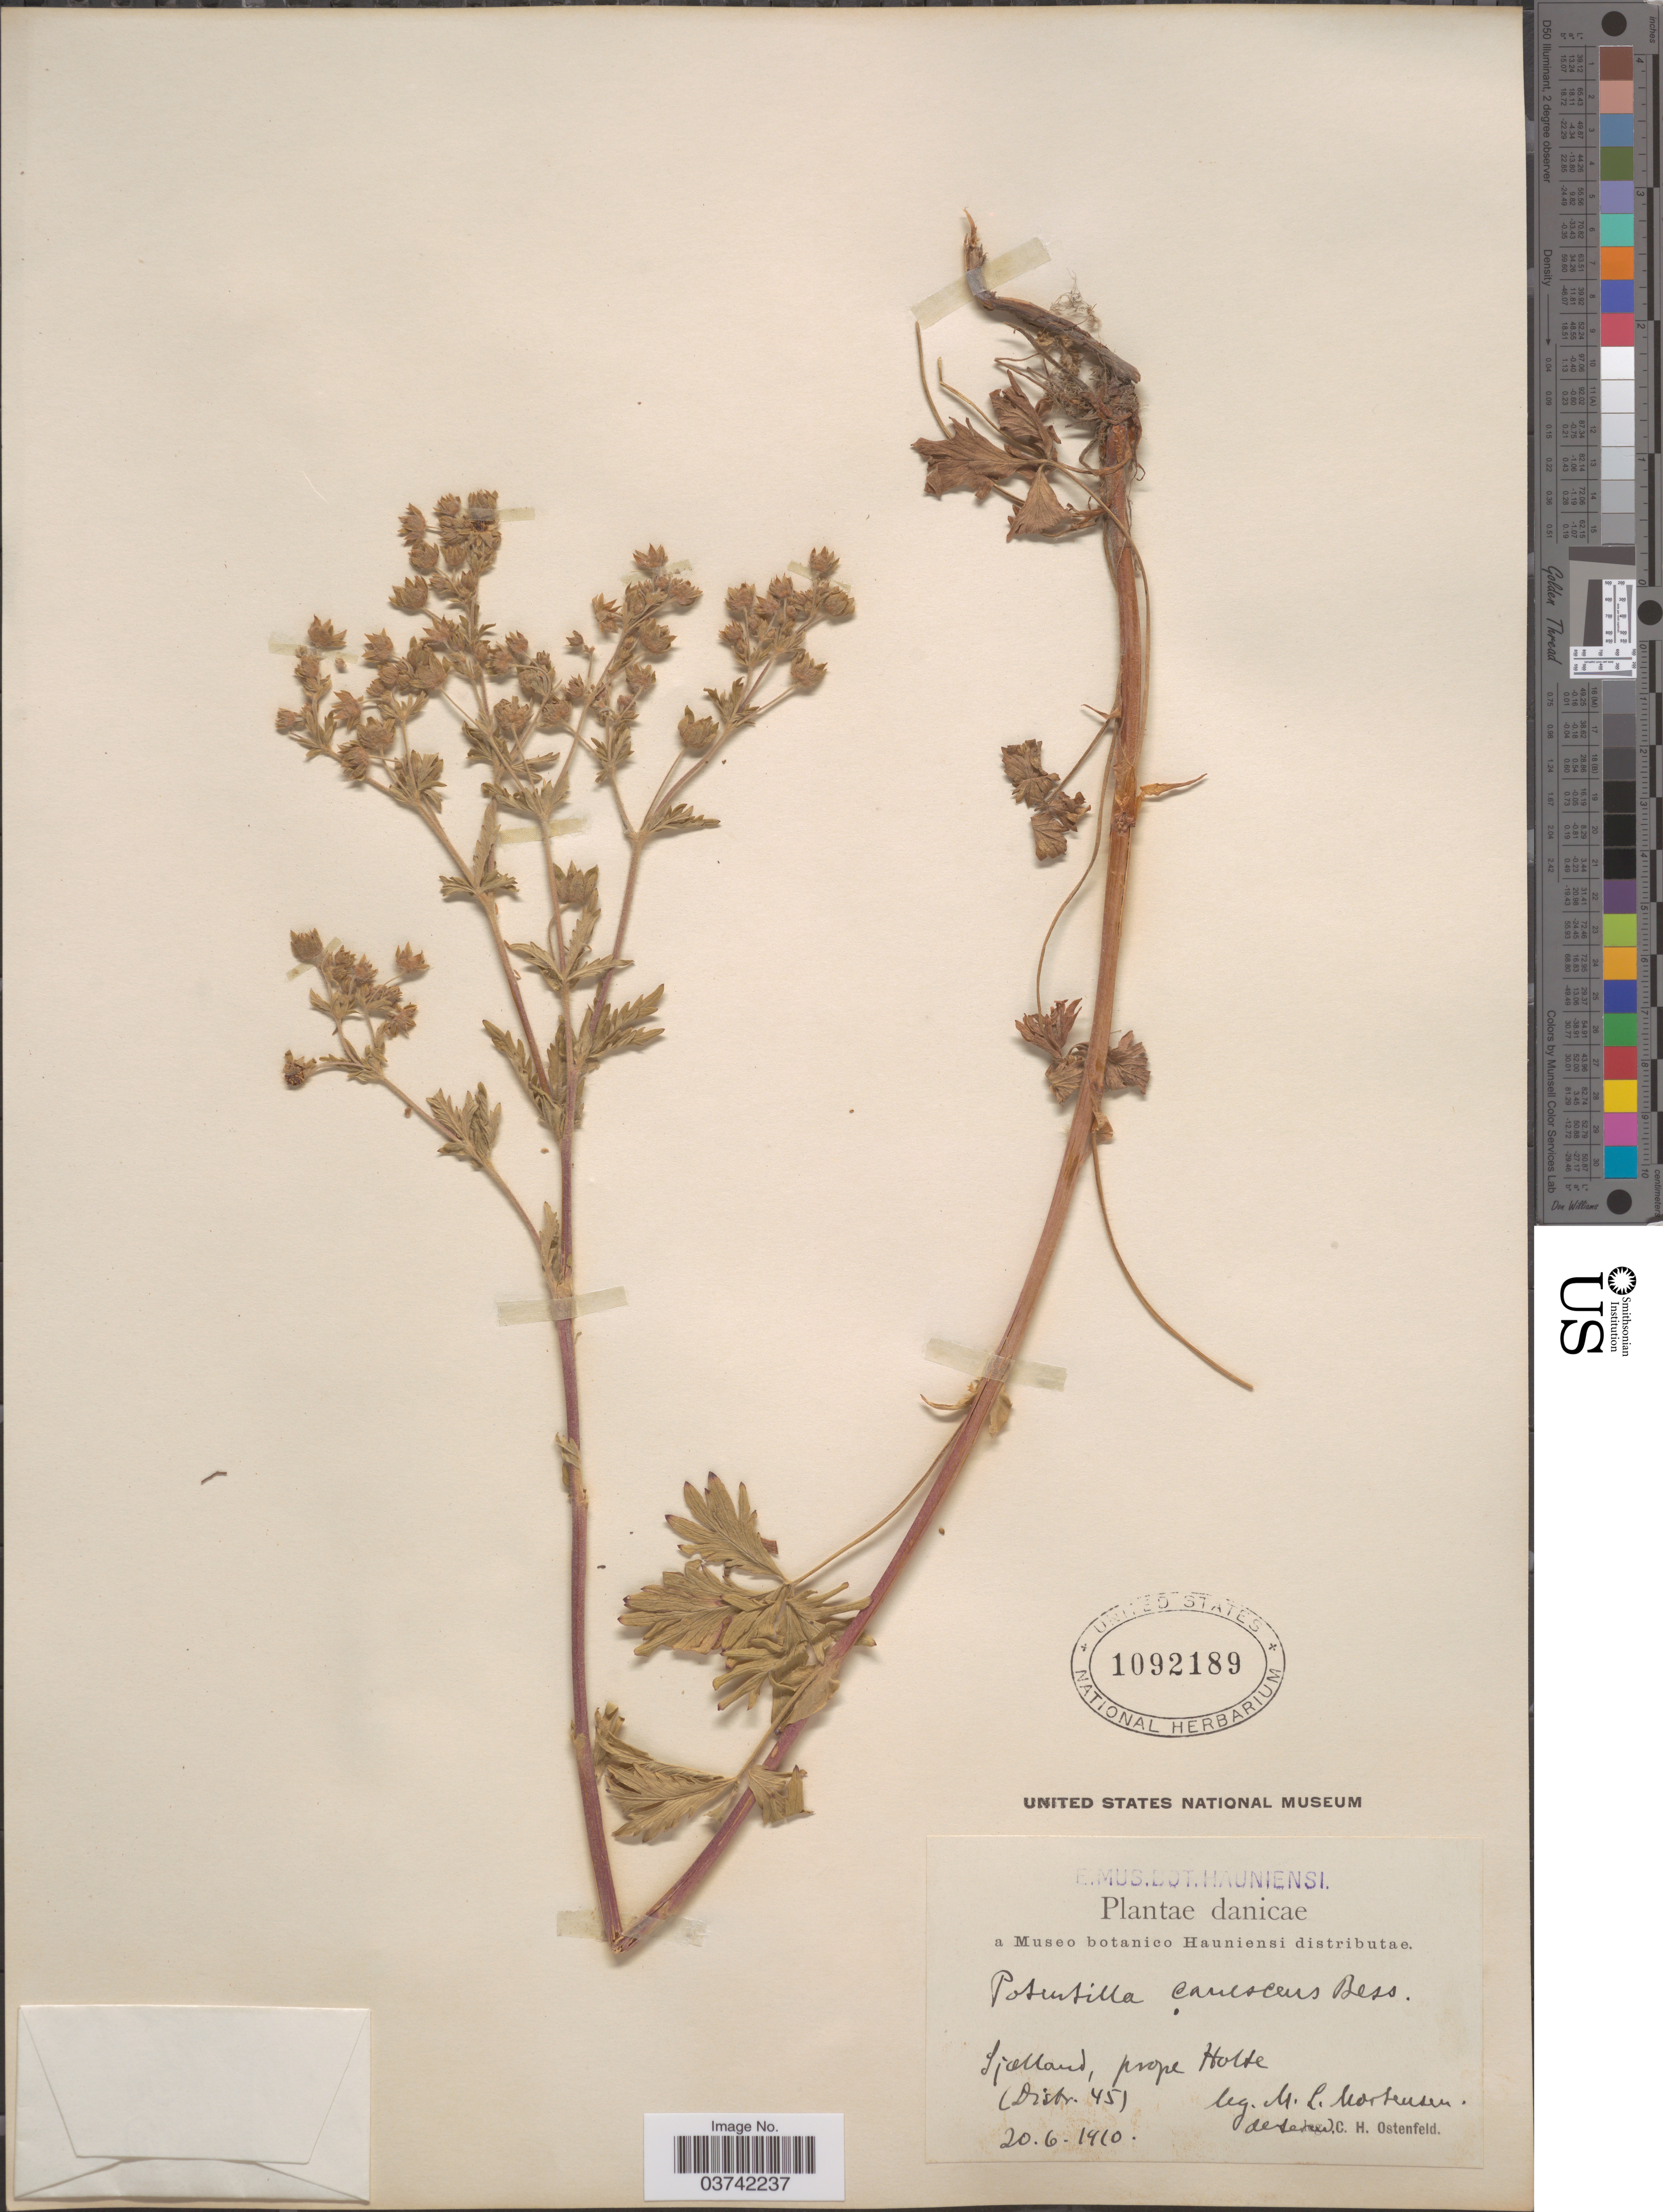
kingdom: Plantae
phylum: Tracheophyta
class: Magnoliopsida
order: Rosales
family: Rosaceae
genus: Potentilla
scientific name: Potentilla canescens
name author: Besser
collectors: M. Mortensen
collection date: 1910-06-20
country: Denmark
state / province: Sjæland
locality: Prope Holte. (Distr. 45).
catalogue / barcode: US 1092189